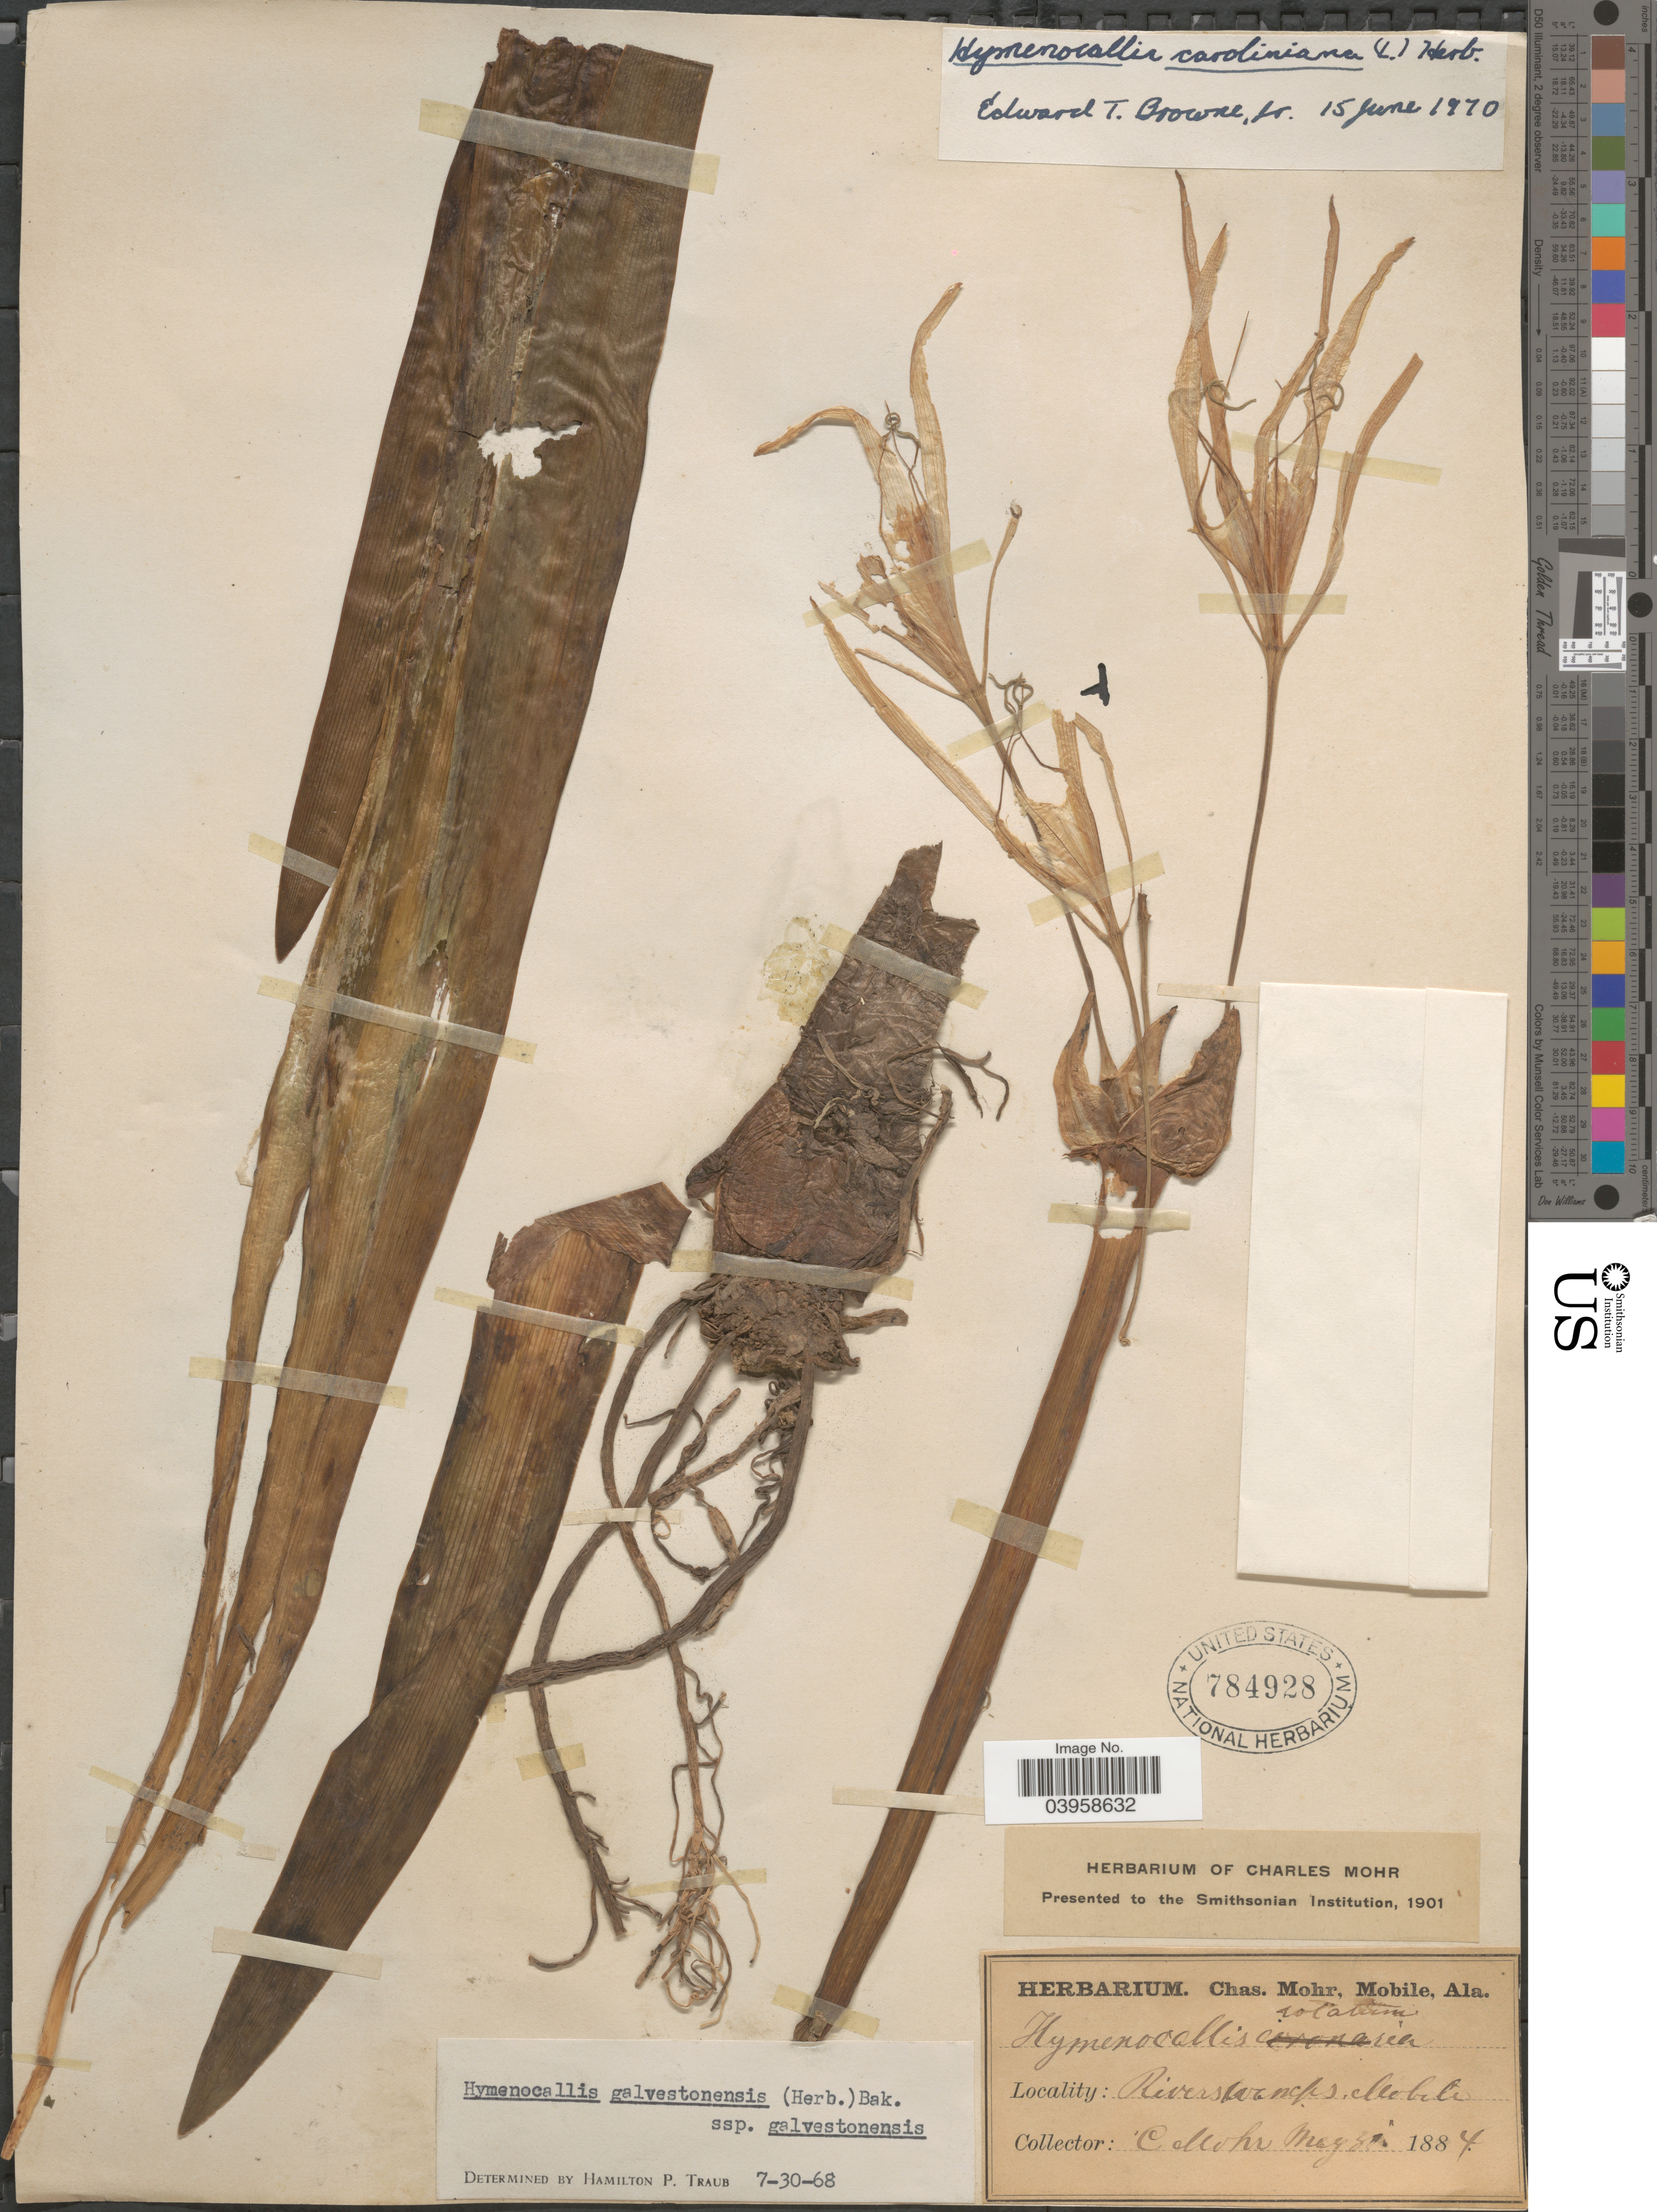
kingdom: Plantae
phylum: Tracheophyta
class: Liliopsida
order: Asparagales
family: Amaryllidaceae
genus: Hymenocallis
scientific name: Hymenocallis caroliniana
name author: (L.) Herb.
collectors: Mohr, C. T. (herbarium)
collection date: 1884-05-31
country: United States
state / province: Alabama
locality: Riverswamps. Mobile.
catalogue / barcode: US 784928